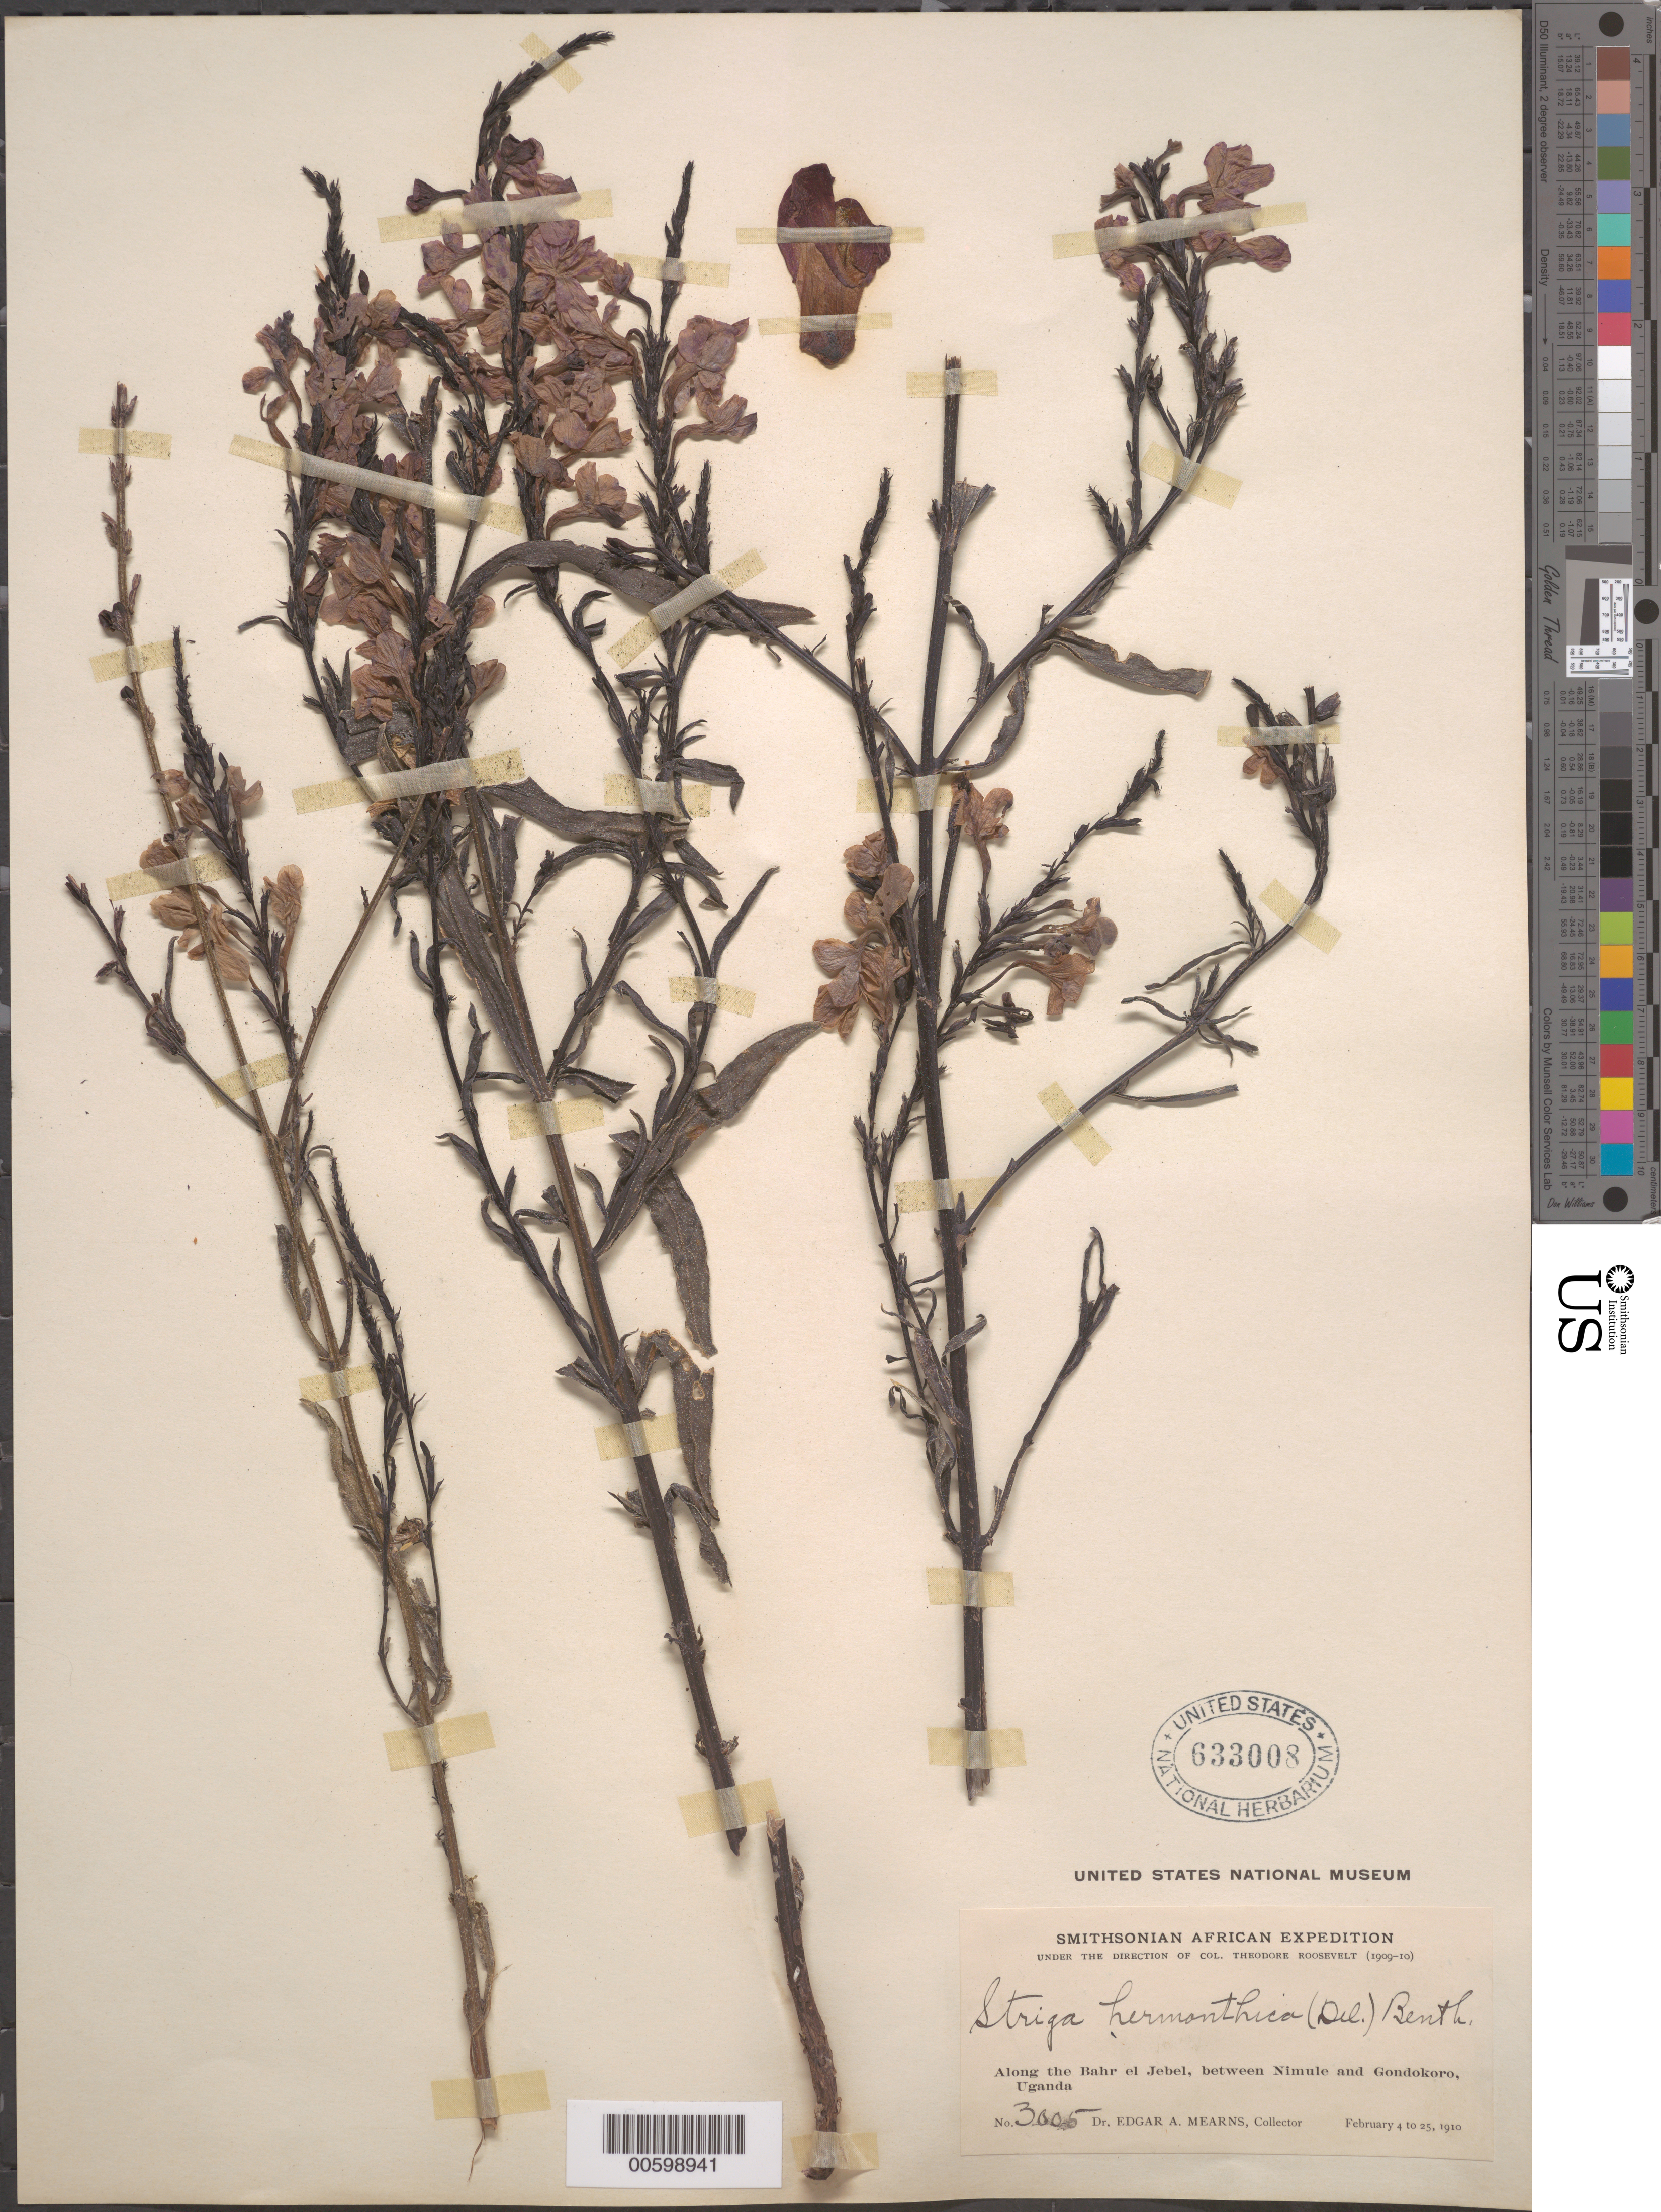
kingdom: Plantae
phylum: Tracheophyta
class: Magnoliopsida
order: Lamiales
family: Orobanchaceae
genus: Striga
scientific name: Striga hermonthica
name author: (Delile) Benth.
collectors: E. A. Mearns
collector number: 3005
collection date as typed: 04 Feb 1910 to 25 Feb 1910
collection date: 1910-02-04/1910-02-25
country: South Sudan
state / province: Central Equatoria / Eastern Equatoria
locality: Along the Bahr el Jebel, between Nimule and Gondokoro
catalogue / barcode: US 633008